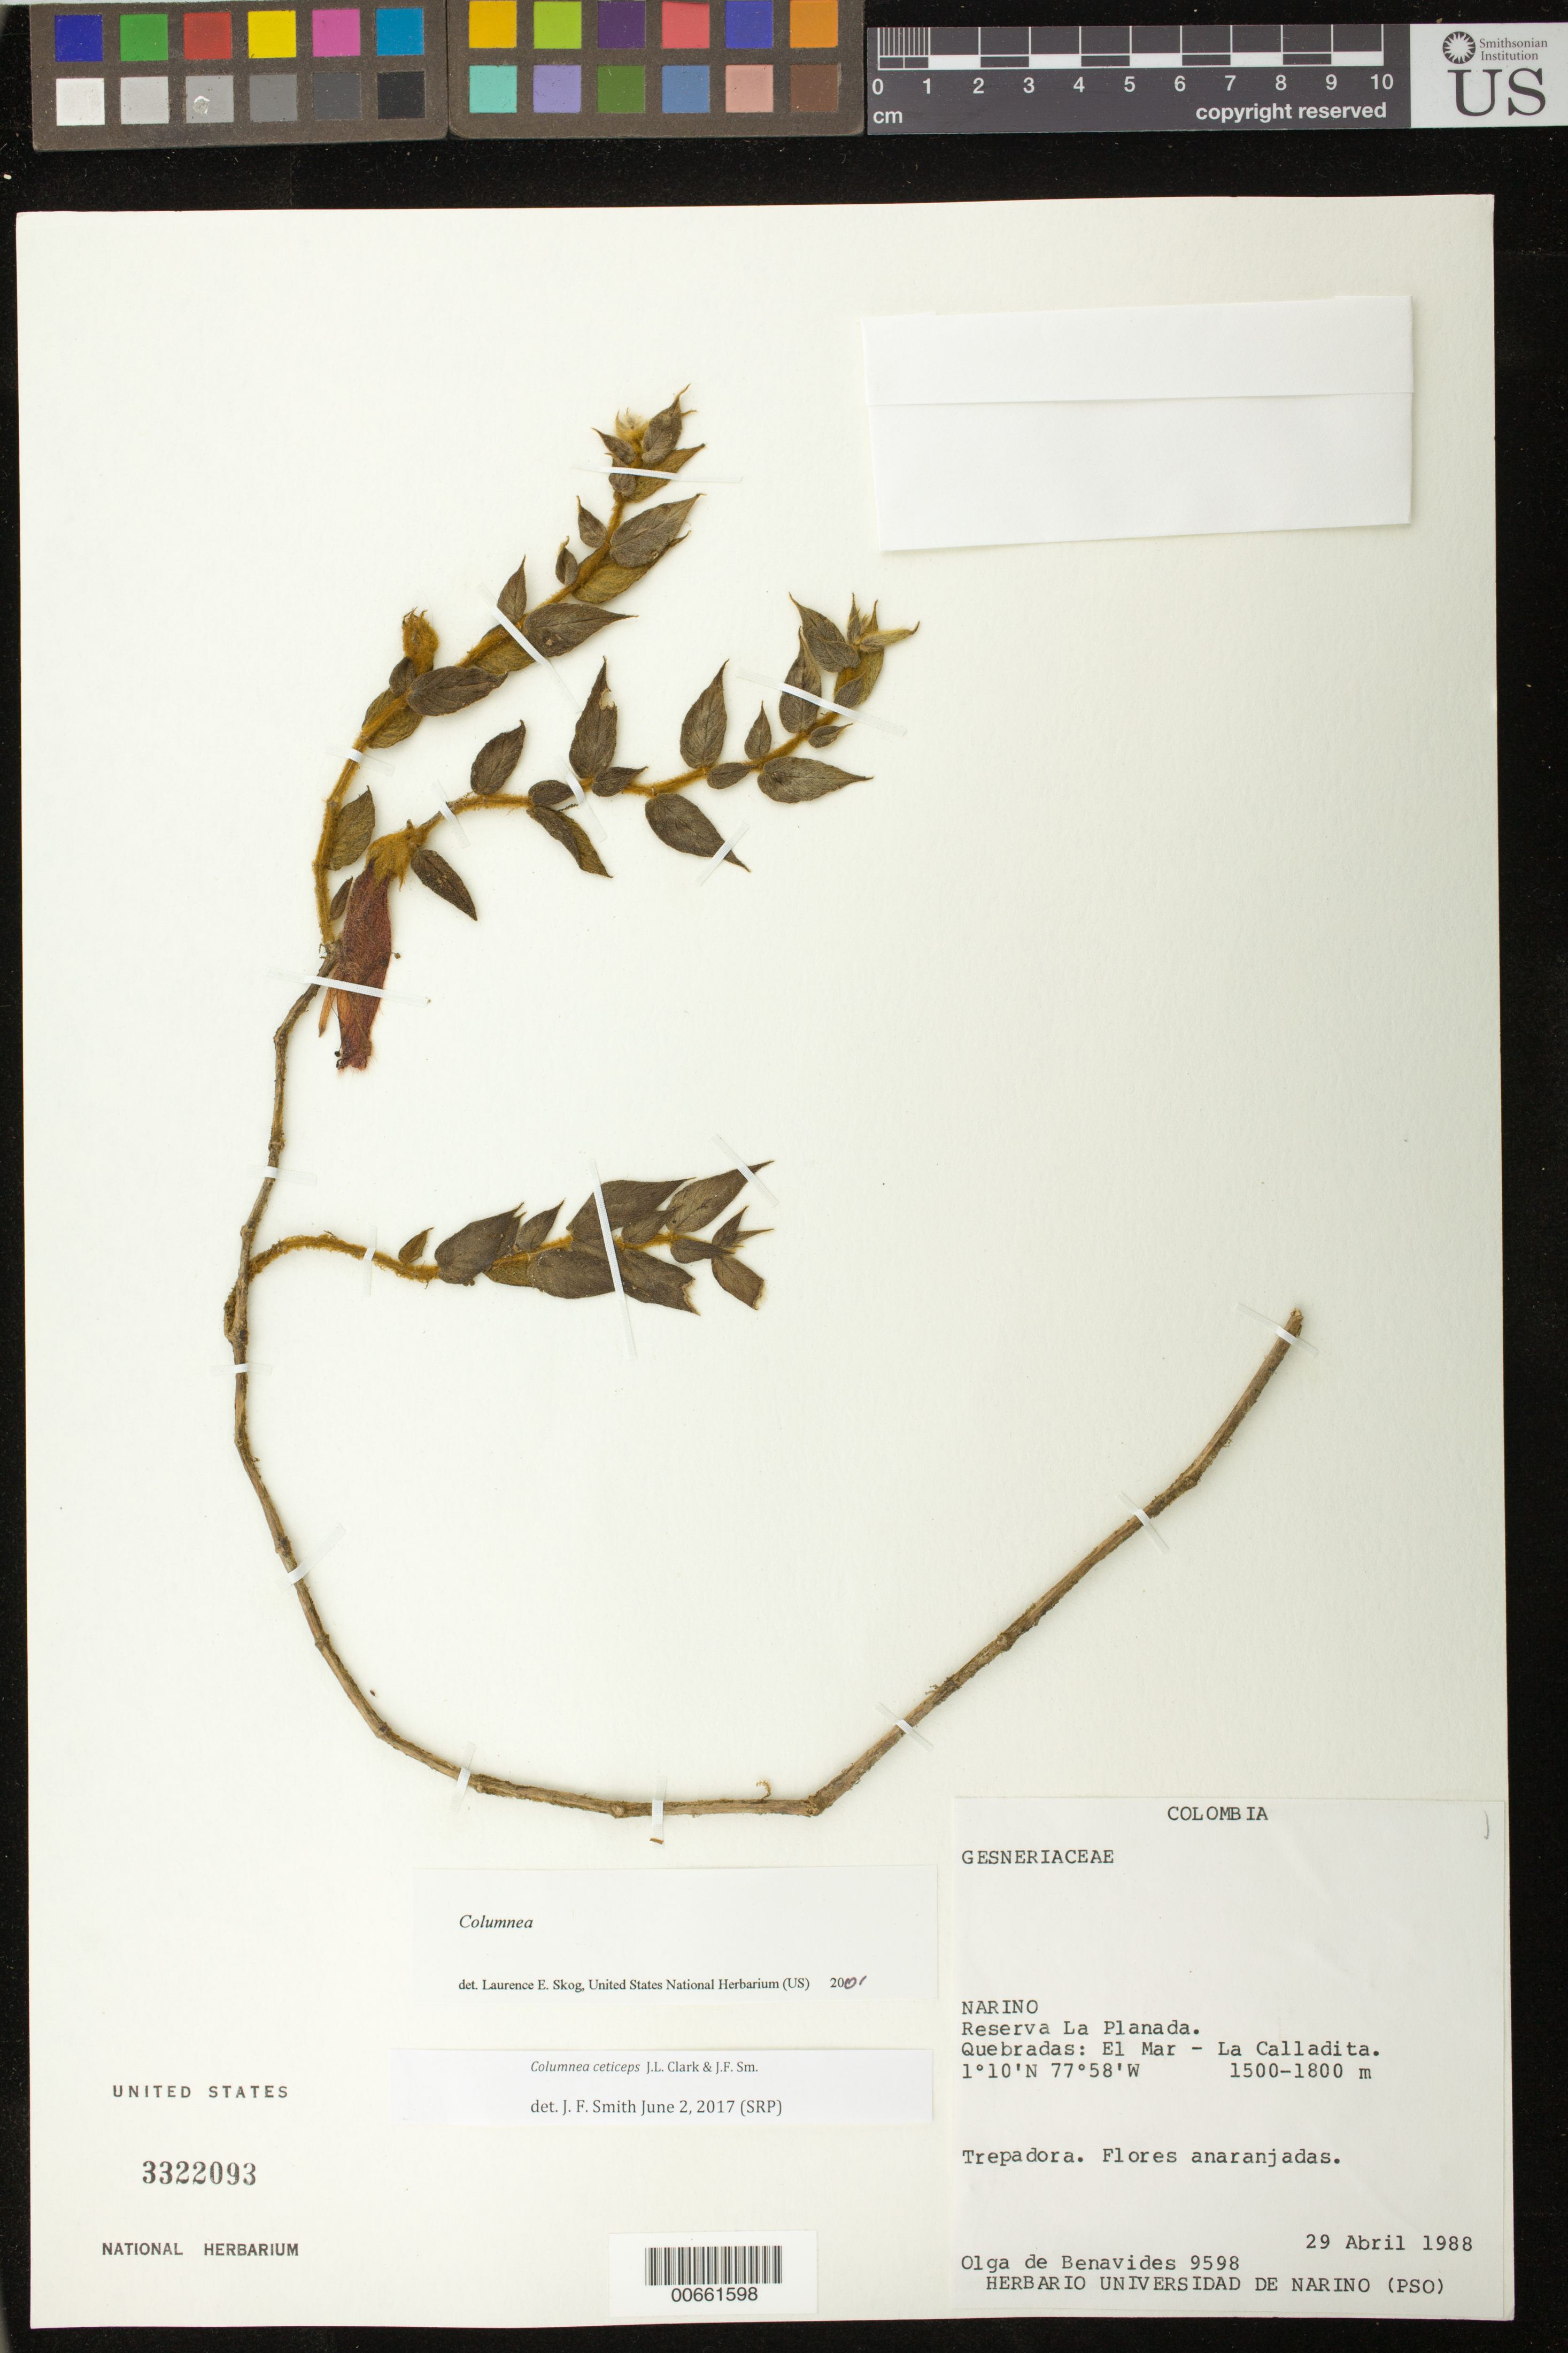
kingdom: Plantae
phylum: Tracheophyta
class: Magnoliopsida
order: Lamiales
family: Gesneriaceae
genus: Columnea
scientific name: Columnea ceticeps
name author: J.L. Clark & J.F. Sm.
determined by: Smith, J. F.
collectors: Olga S. de Benavides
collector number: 9598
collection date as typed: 29 Apr 1988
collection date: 1988-04-29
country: Colombia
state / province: Nariño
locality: Reserva La Planada, Quebradas: El Mar - La Calladita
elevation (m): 1500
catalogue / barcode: US 3322093